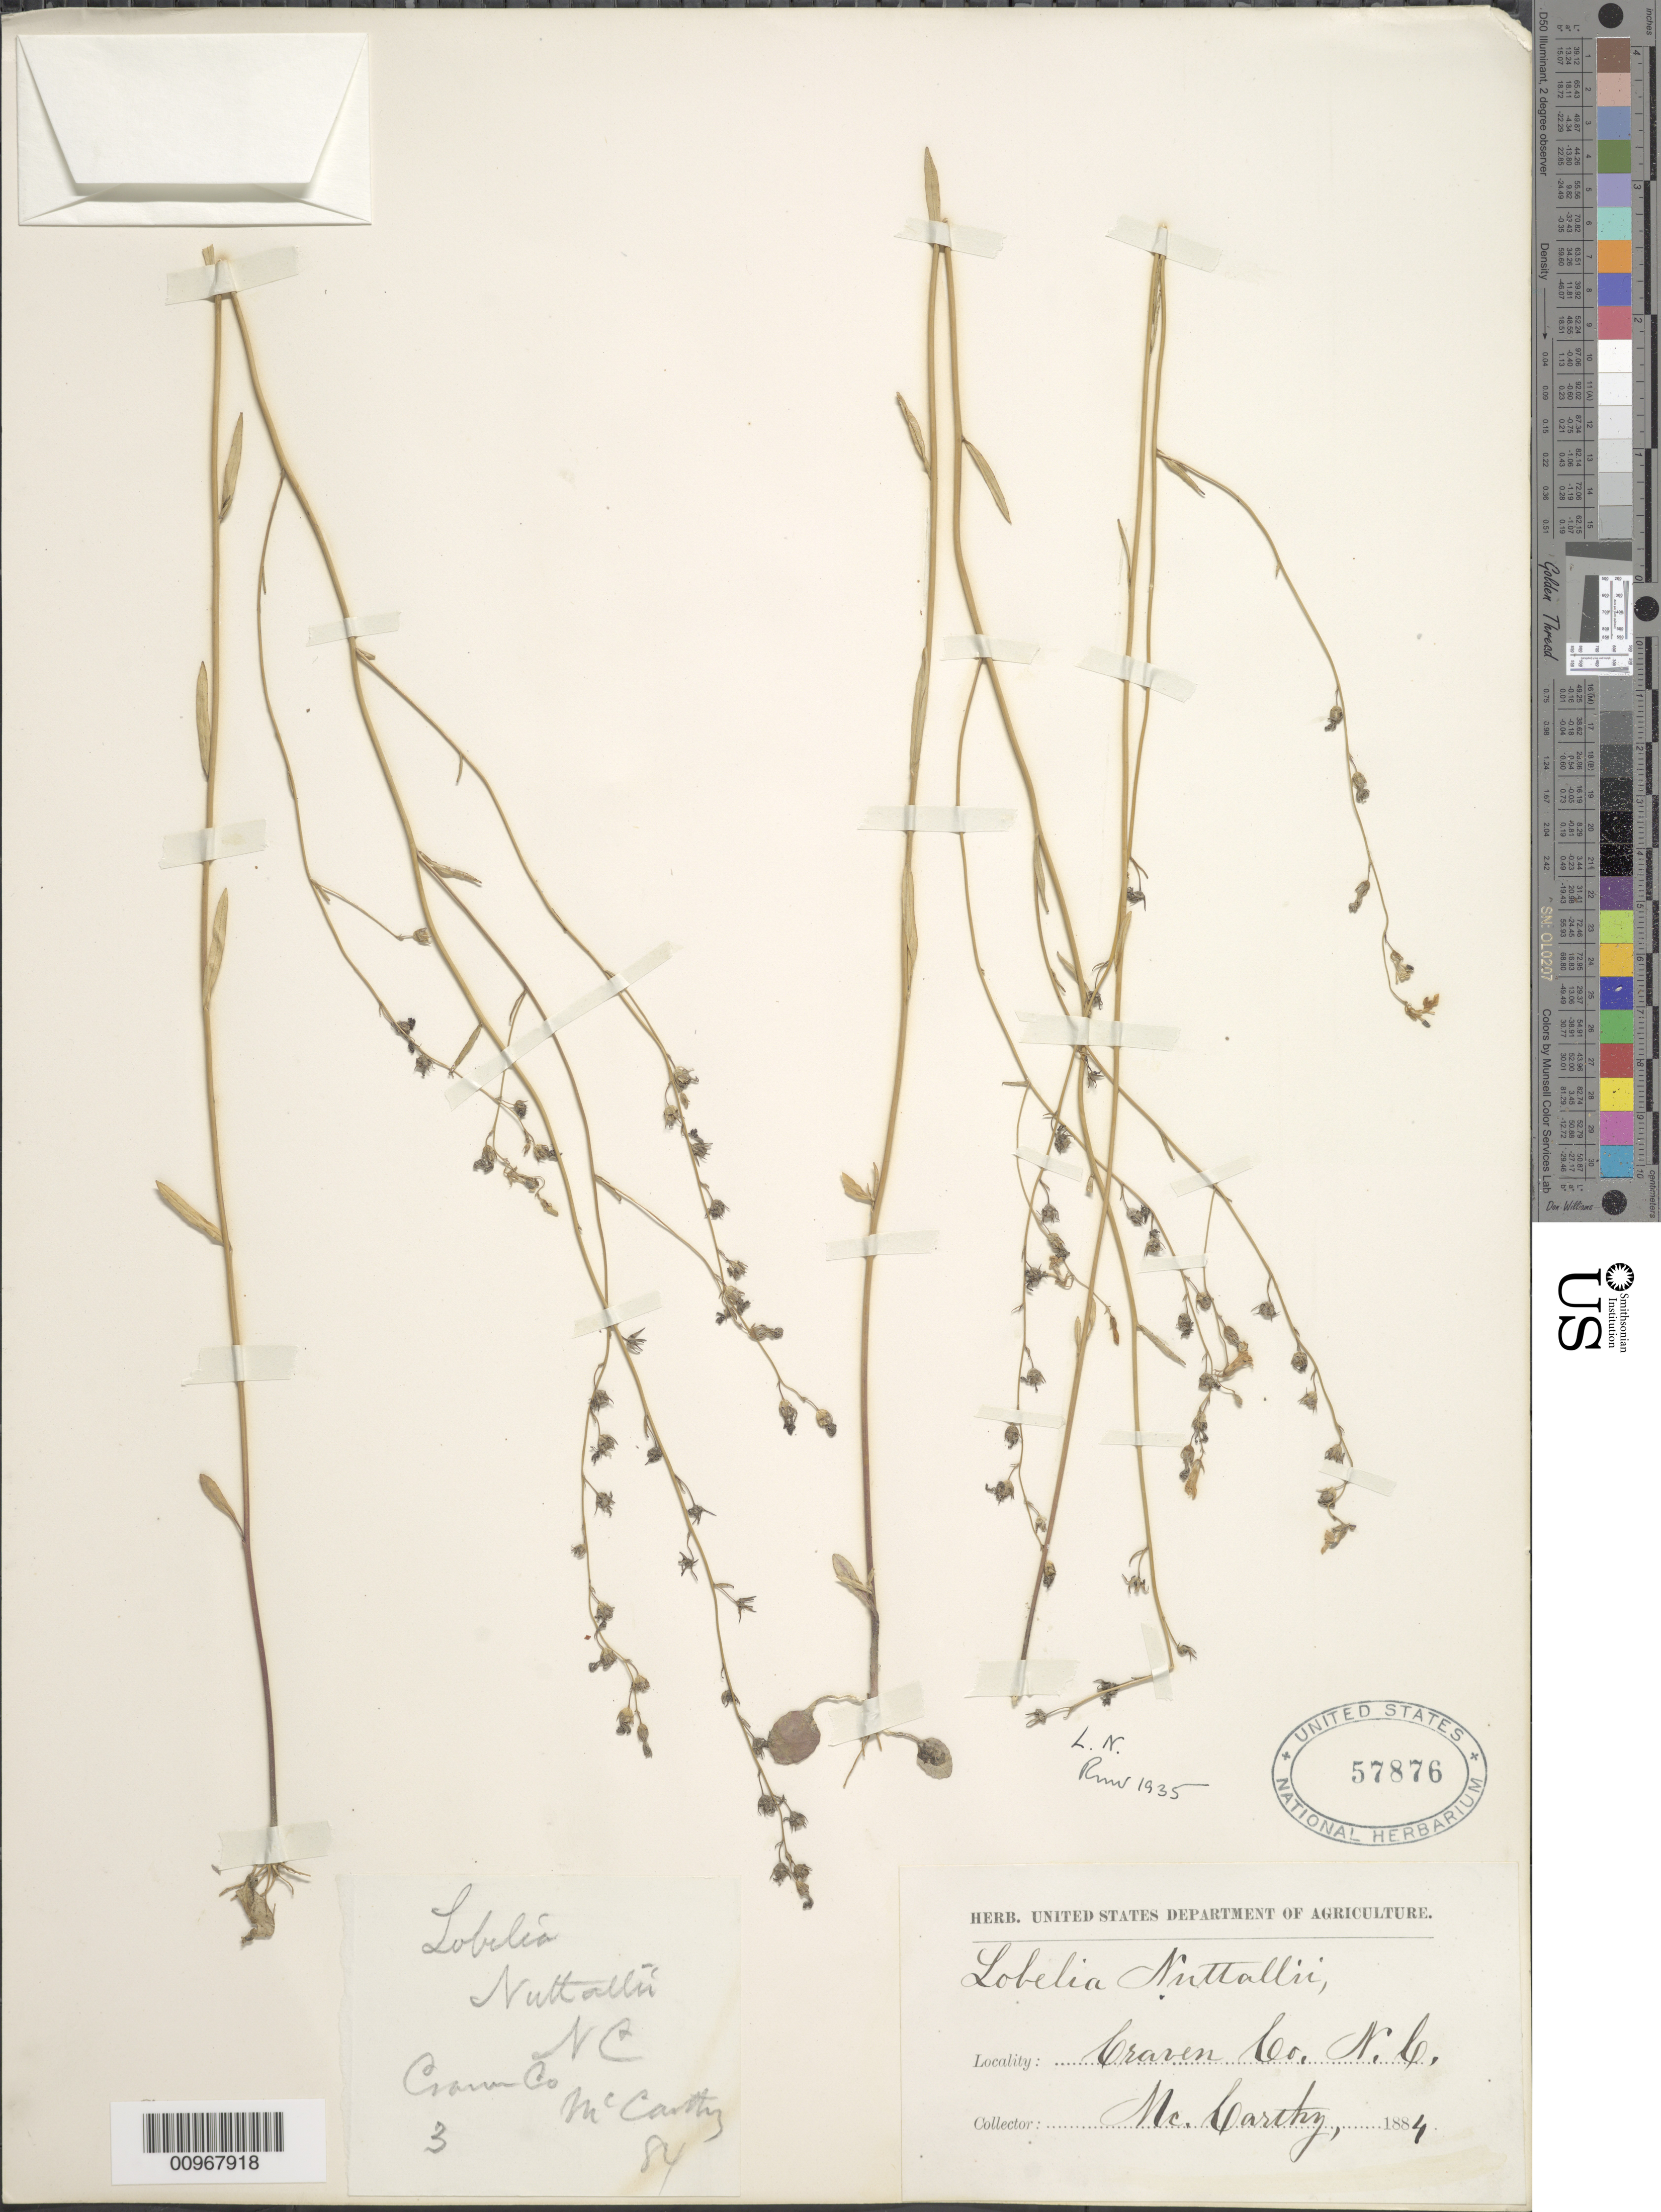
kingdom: Plantae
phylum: Tracheophyta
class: Magnoliopsida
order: Asterales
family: Campanulaceae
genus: Lobelia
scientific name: Lobelia nuttallii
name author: Schult.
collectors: G. McCarthy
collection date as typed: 1884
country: United States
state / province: North Carolina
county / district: Craven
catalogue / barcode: US 57876